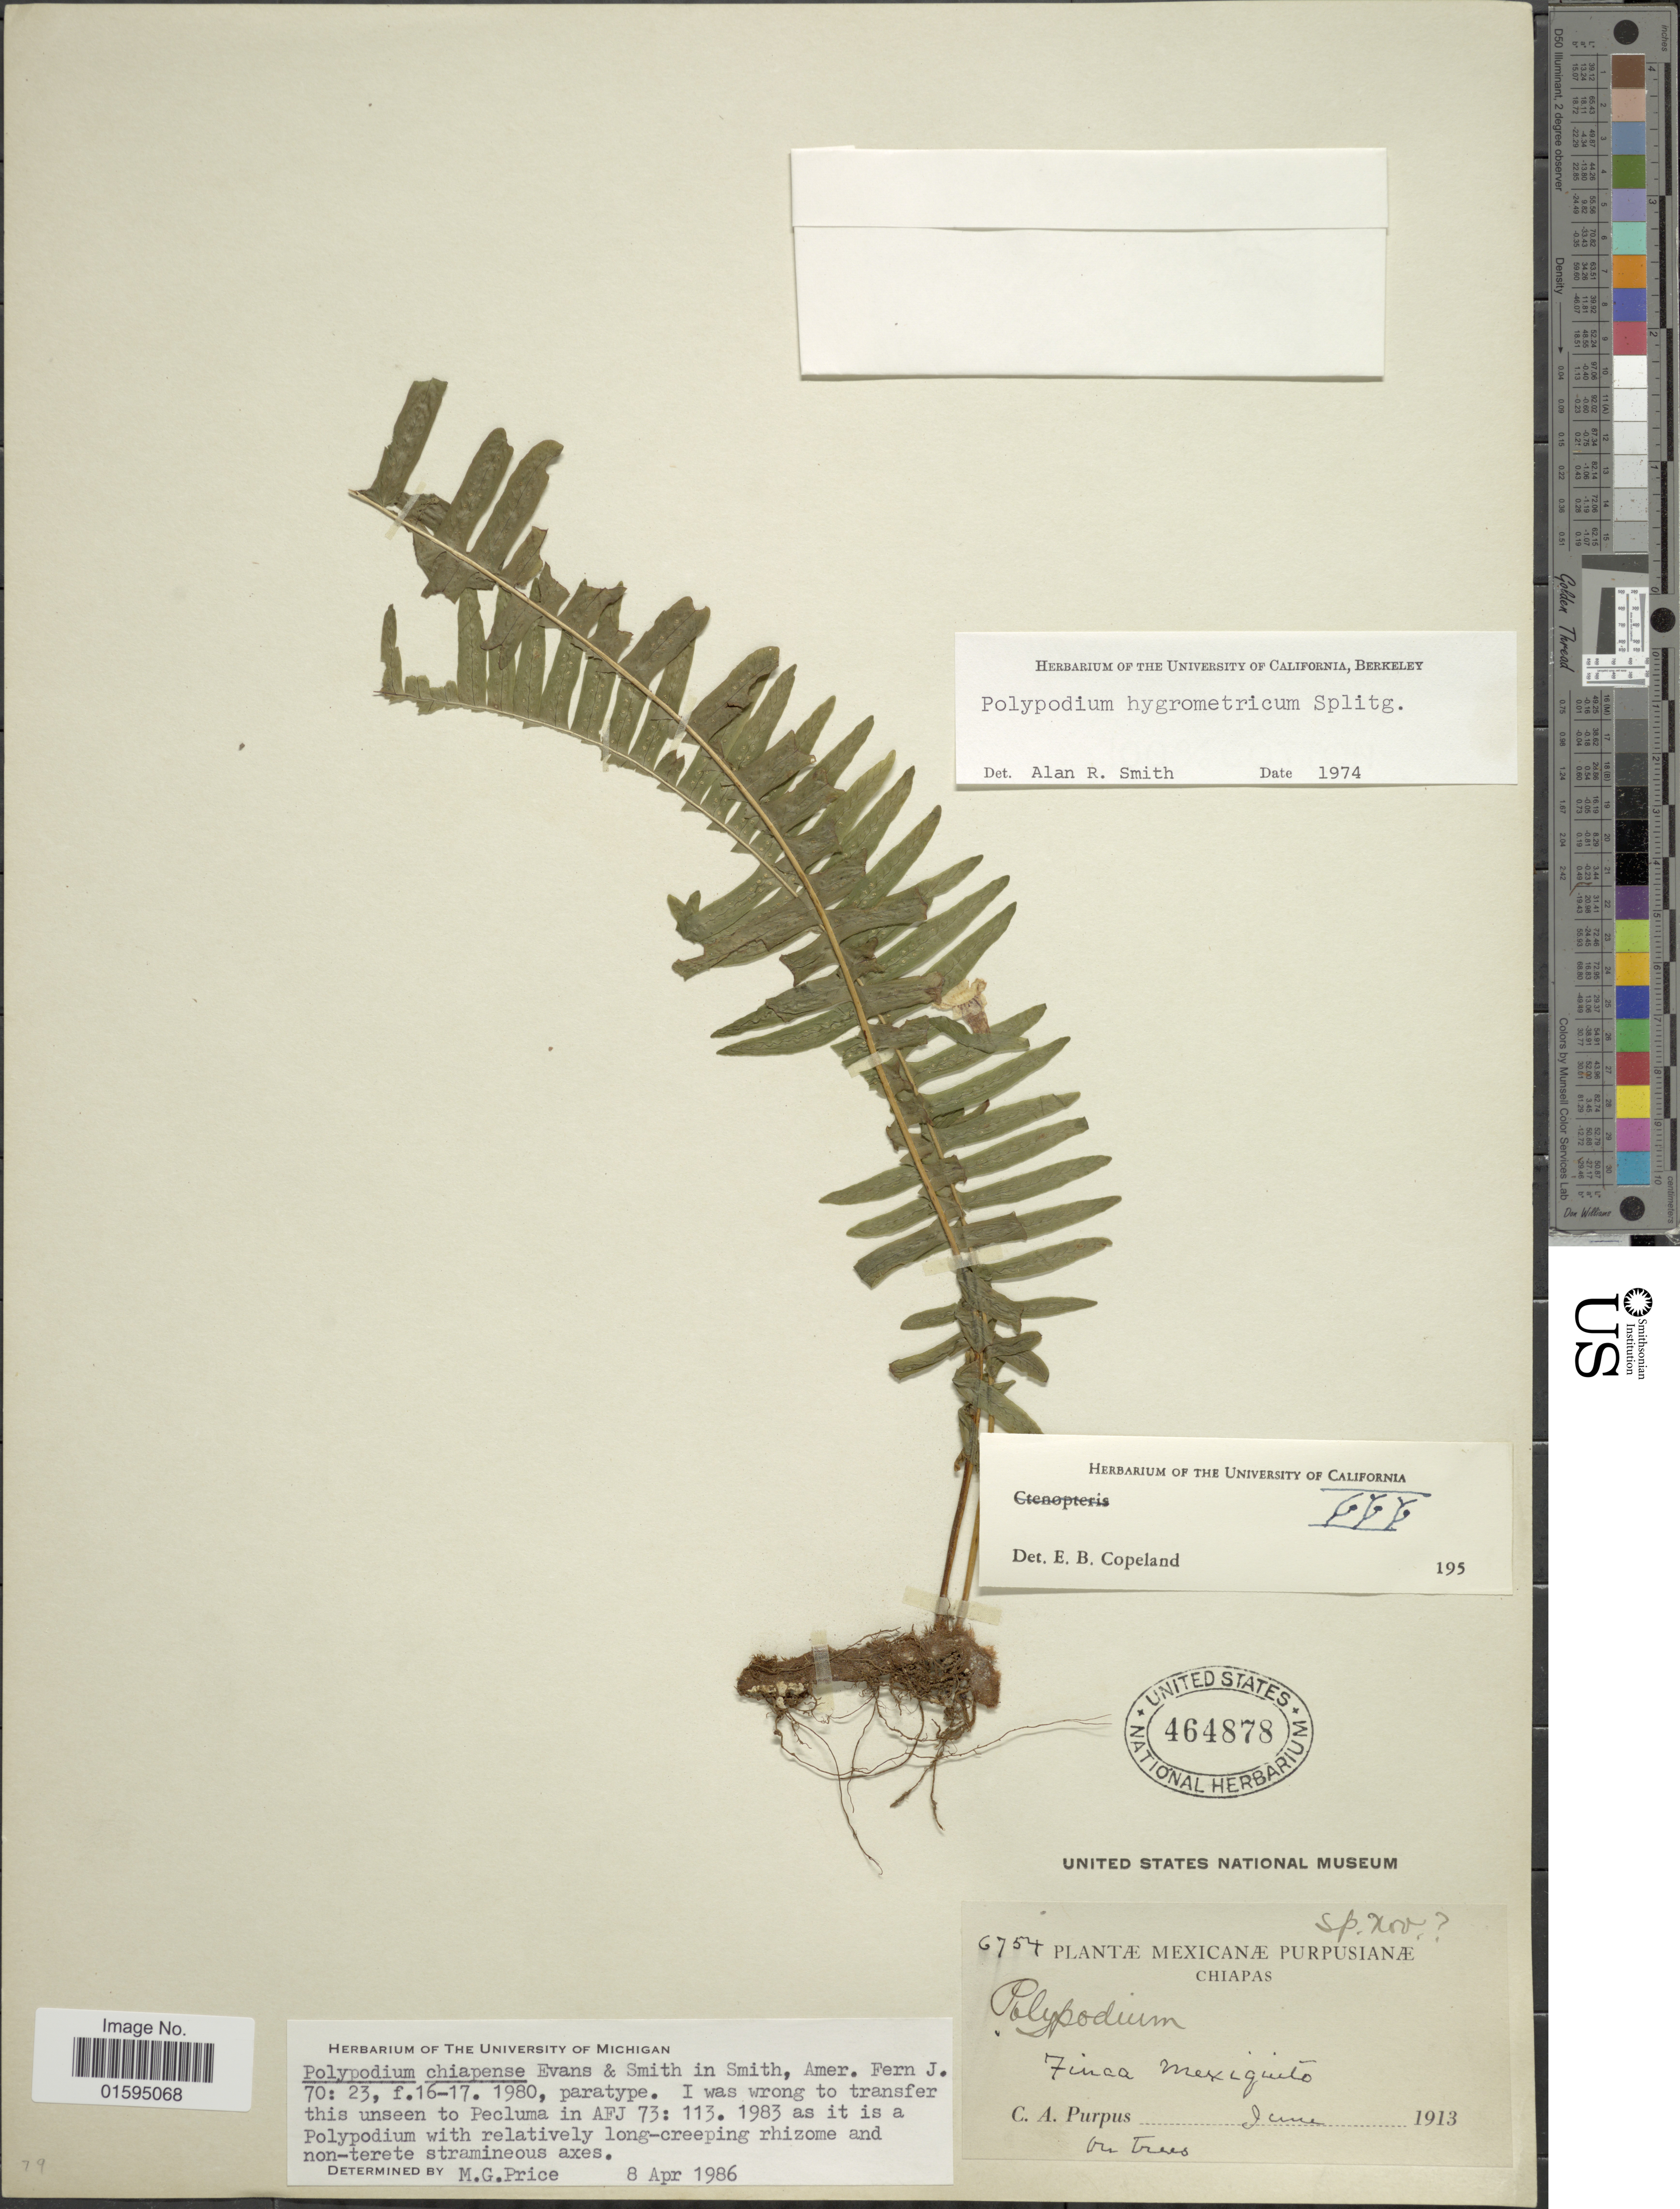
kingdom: Plantae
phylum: Tracheophyta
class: Polypodiopsida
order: Polypodiales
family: Polypodiaceae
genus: Polypodium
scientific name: Polypodium chiapense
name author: A.M. Evans & A.R. Sm.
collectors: C. A. Purpus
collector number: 6754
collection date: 1913-06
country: Mexico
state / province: Chiapas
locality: Finca Mexiquito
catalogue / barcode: US 464878